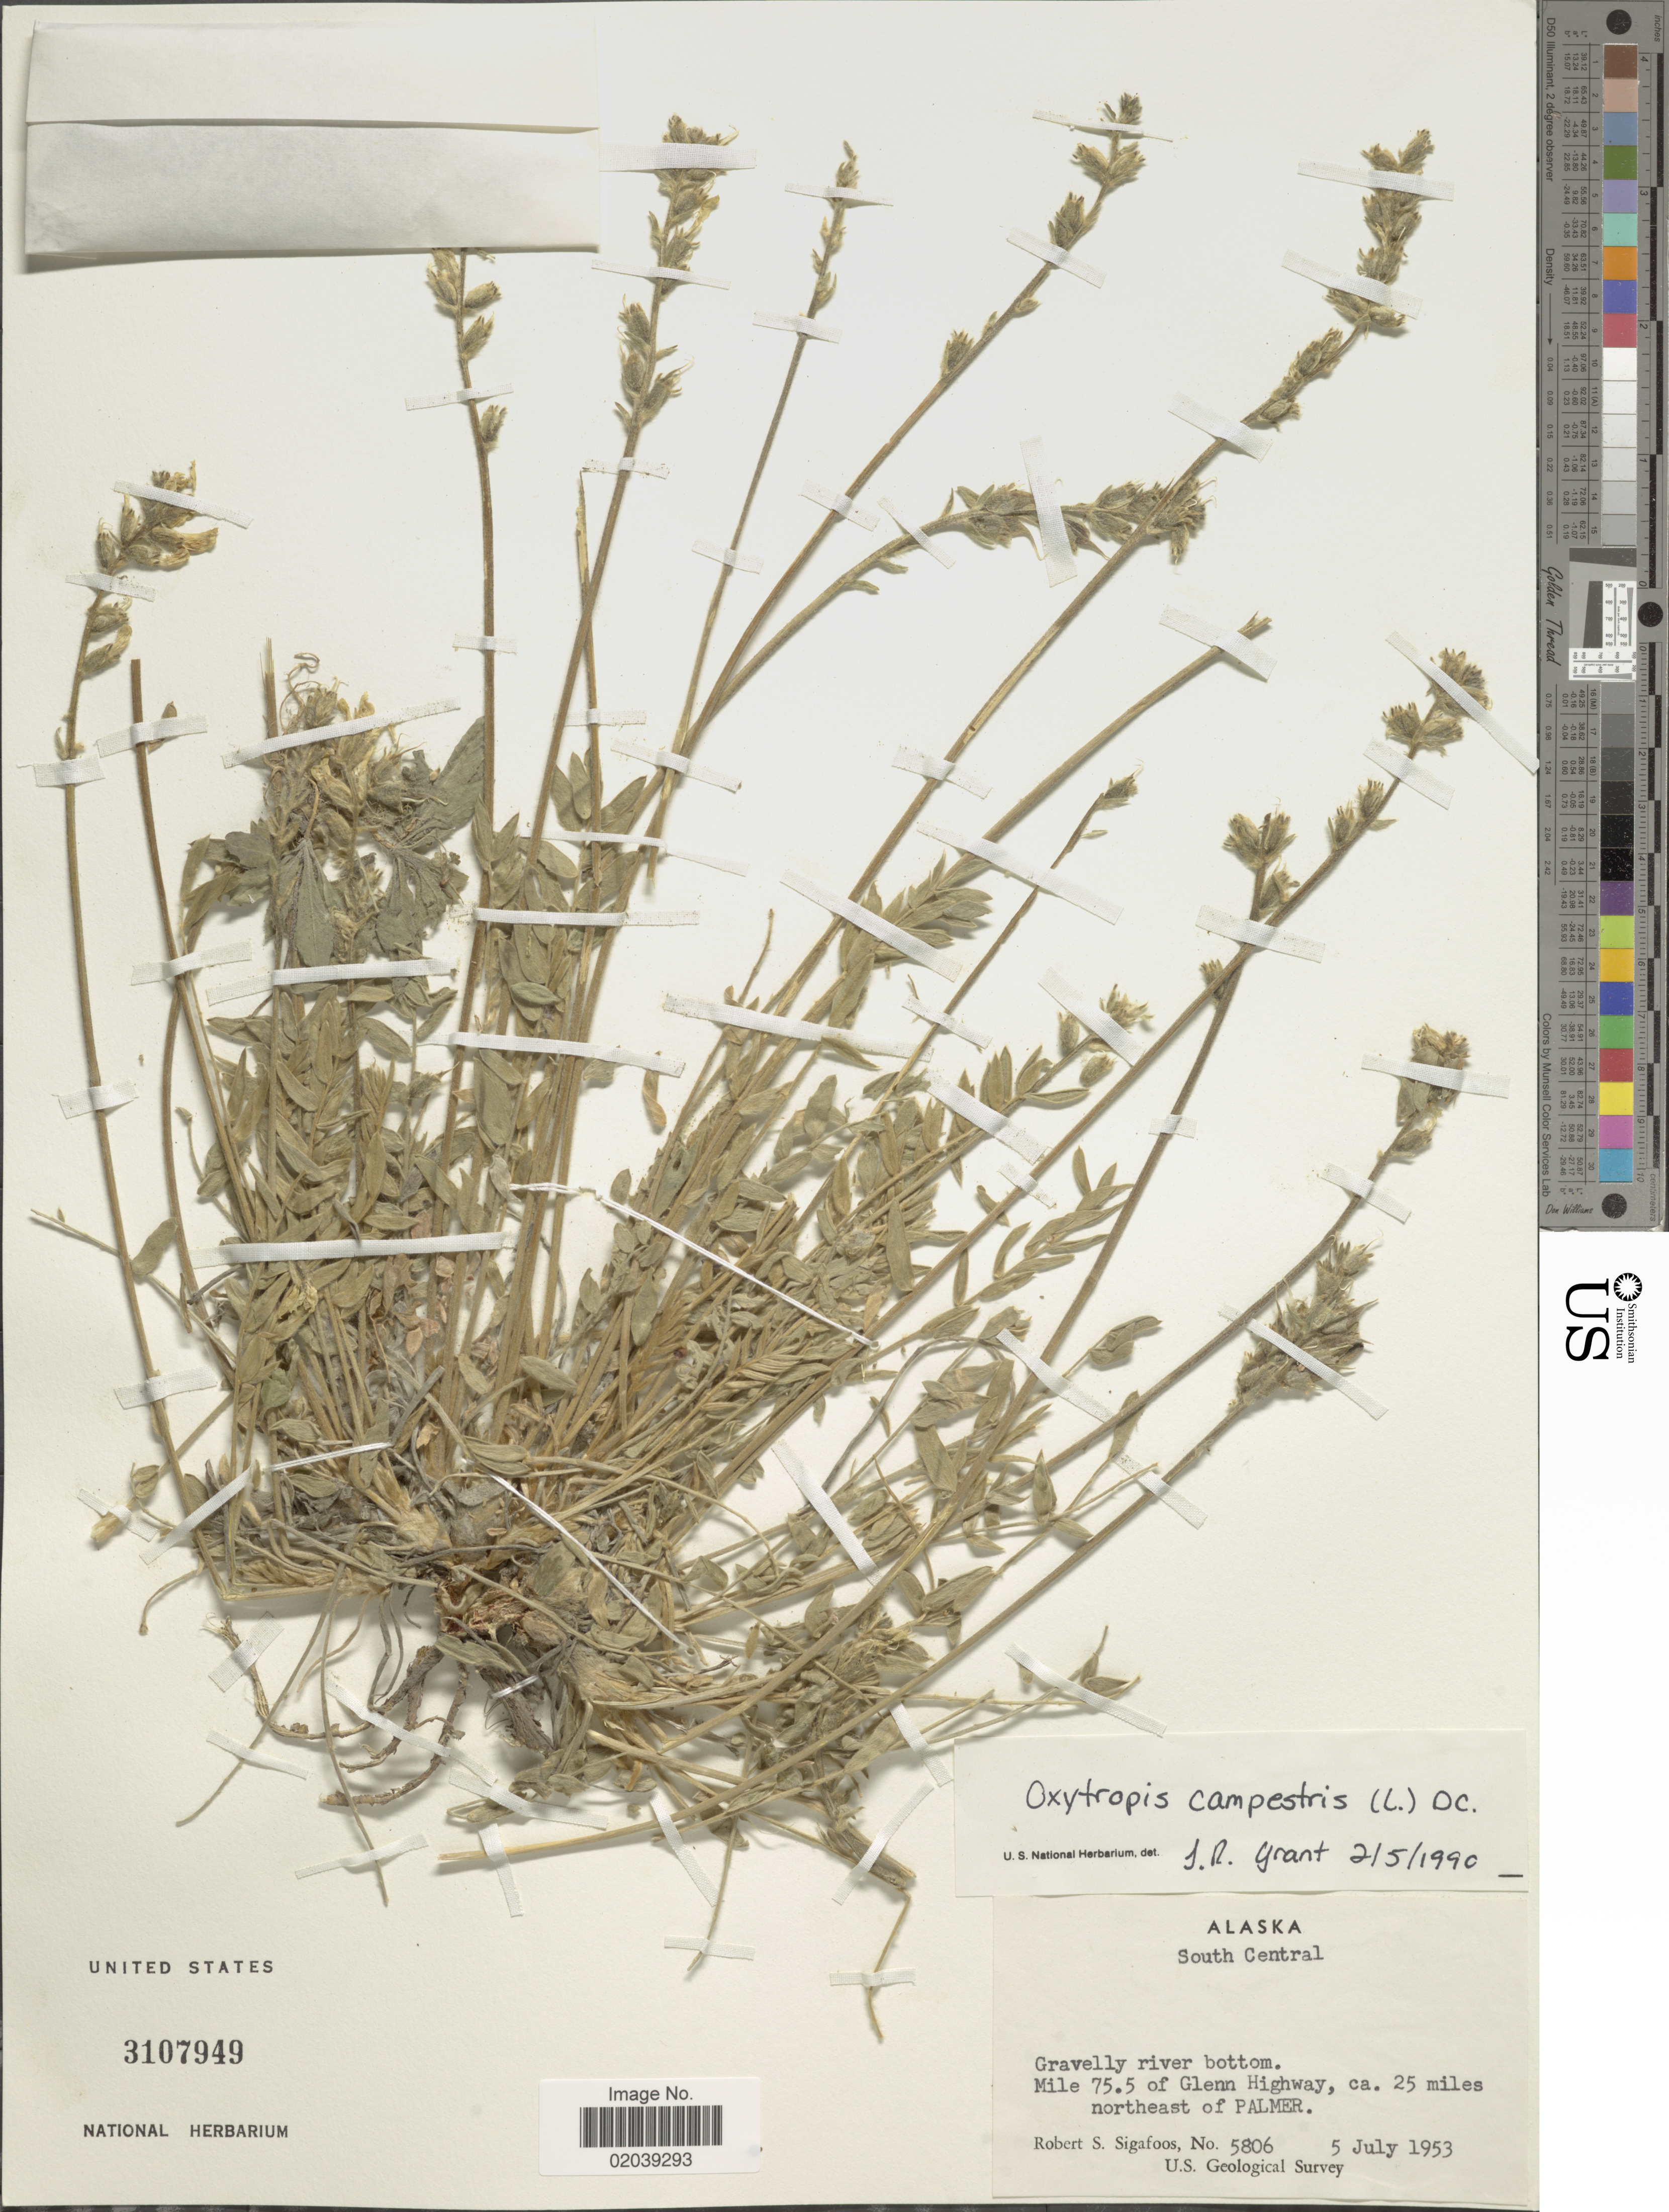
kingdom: Plantae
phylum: Tracheophyta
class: Magnoliopsida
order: Fabales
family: Fabaceae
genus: Oxytropis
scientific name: Oxytropis campestris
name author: (L.) DC.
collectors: R. Sigafoos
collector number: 5806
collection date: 1953-07-05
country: United States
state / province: Alaska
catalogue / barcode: US 3107949